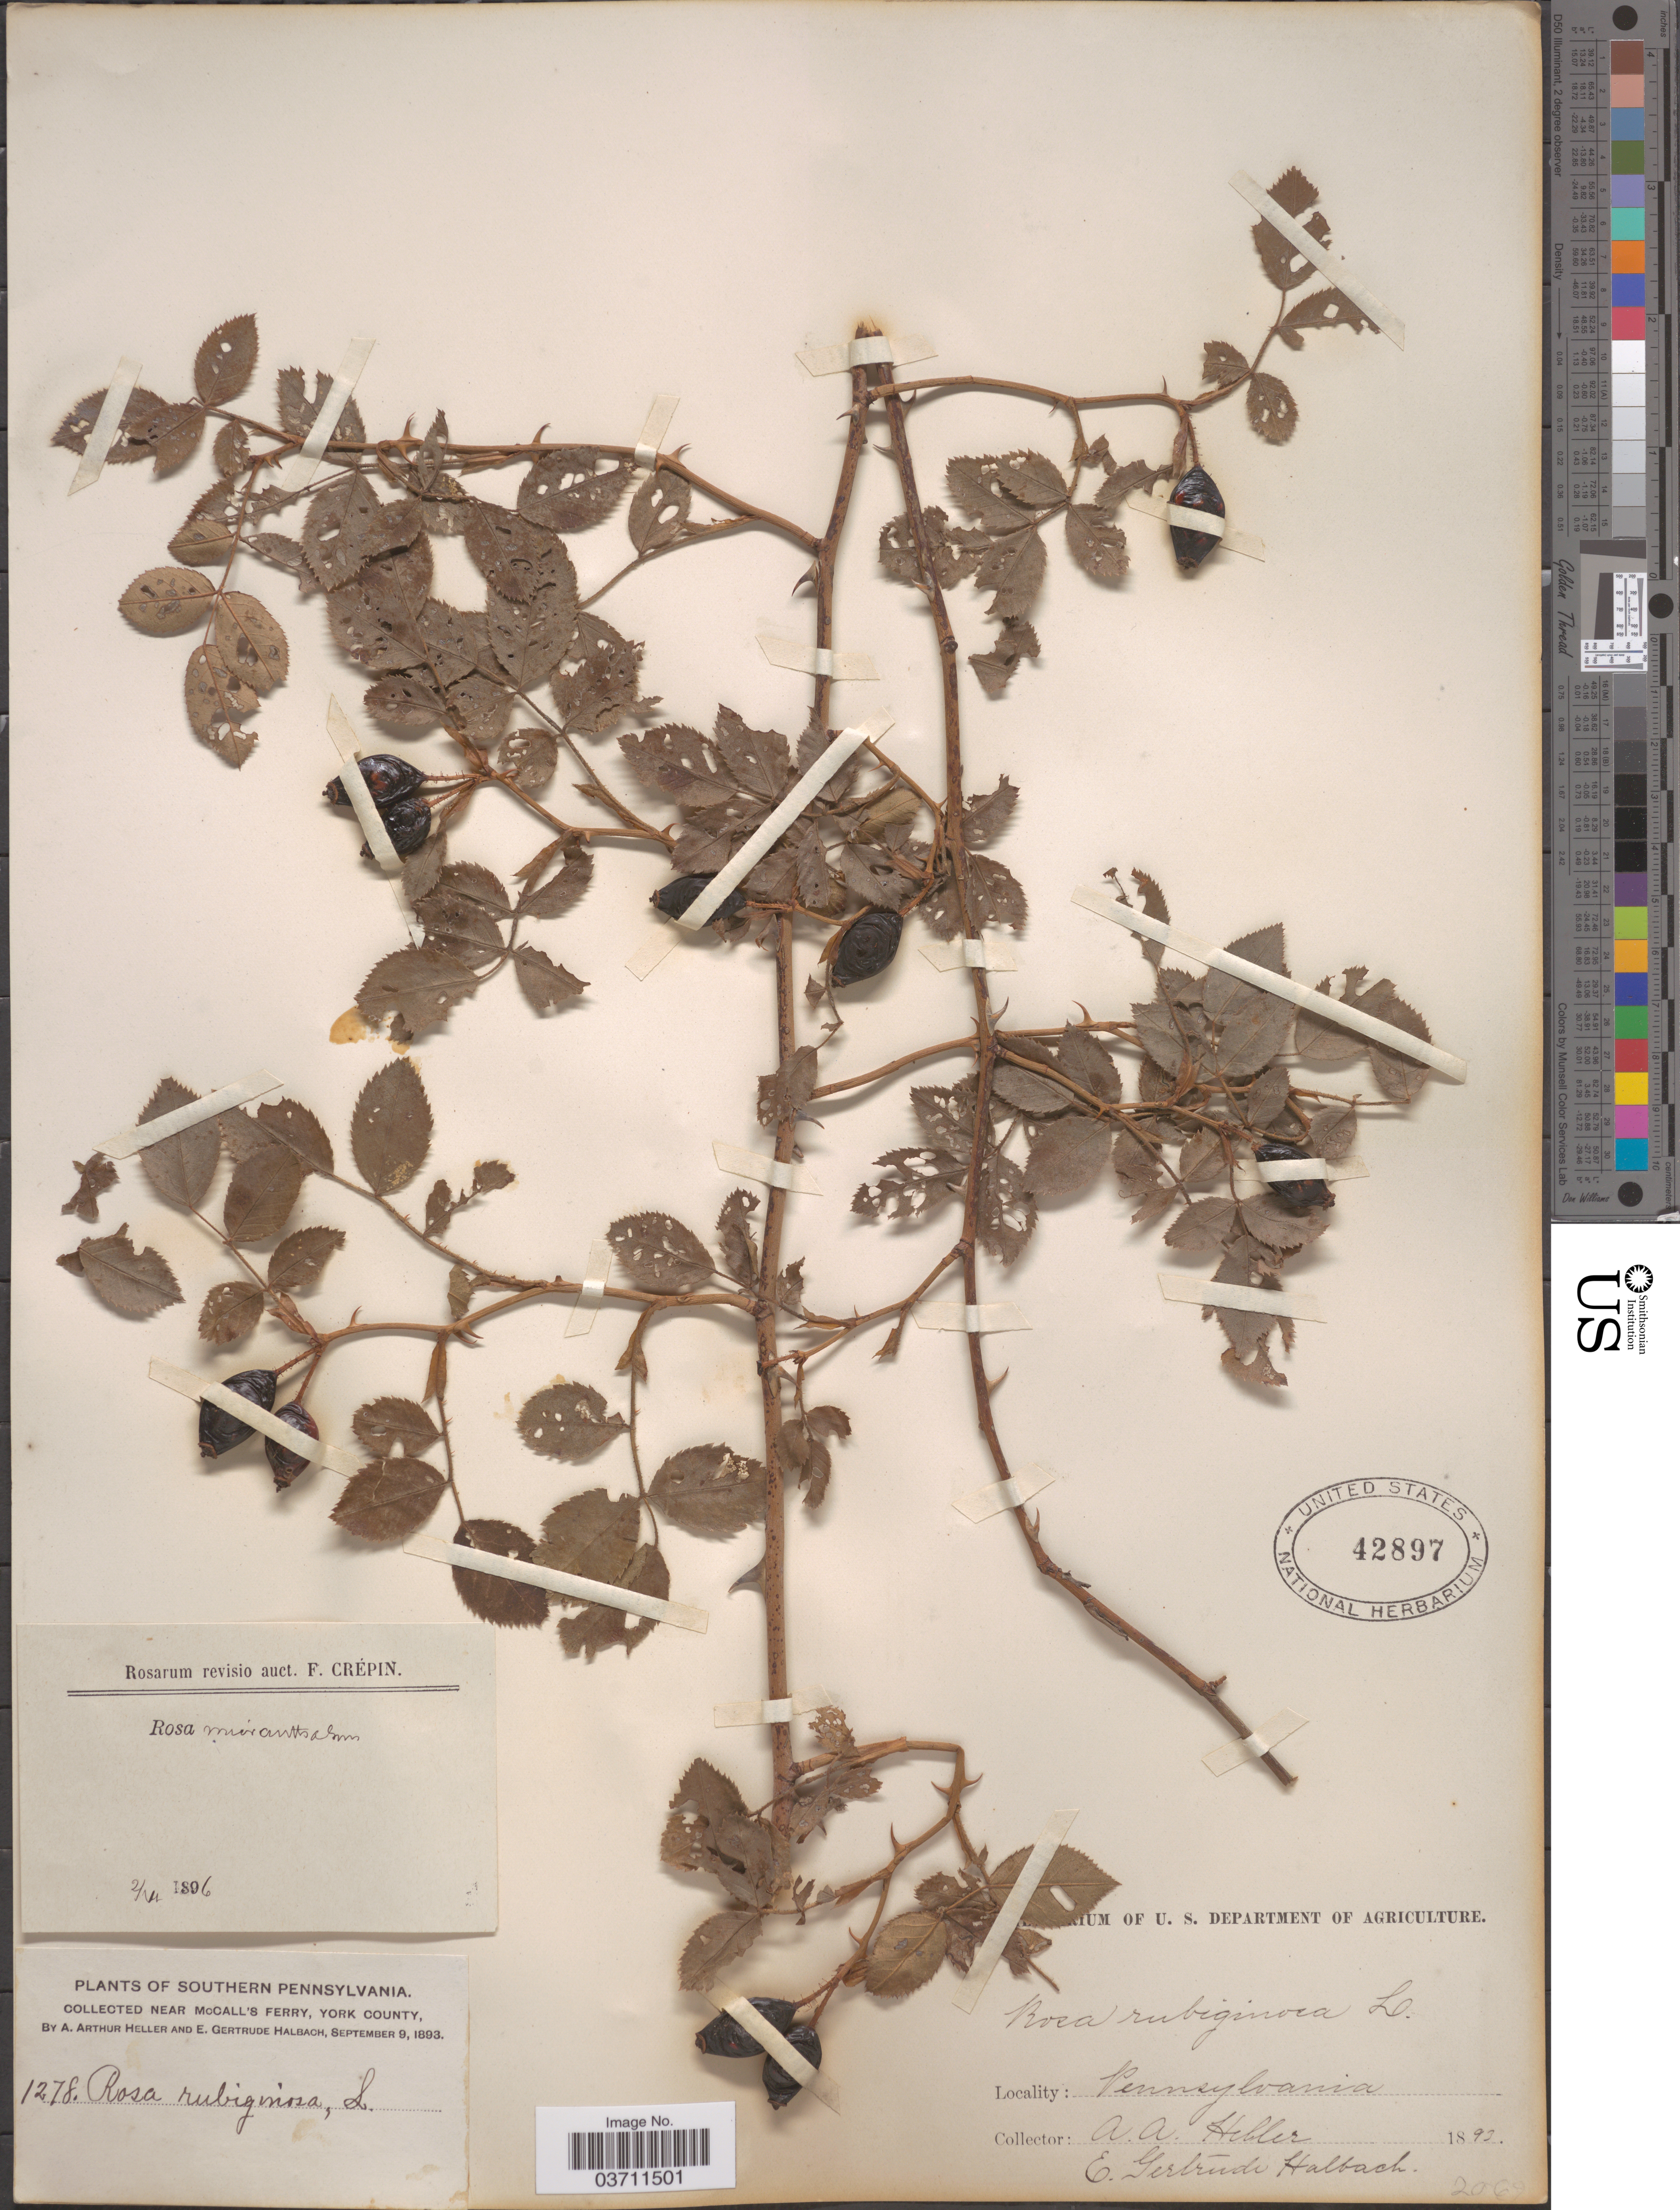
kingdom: Plantae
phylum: Tracheophyta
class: Magnoliopsida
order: Rosales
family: Rosaceae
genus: Rosa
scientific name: Rosa micrantha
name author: Borrer ex Small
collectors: A. A. Heller & E. G. Halbach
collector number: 1278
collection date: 1893-09-09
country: United States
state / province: Pennsylvania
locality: Southern Pennsylvania. Near McCall's Ferry, York County.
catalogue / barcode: US 42897